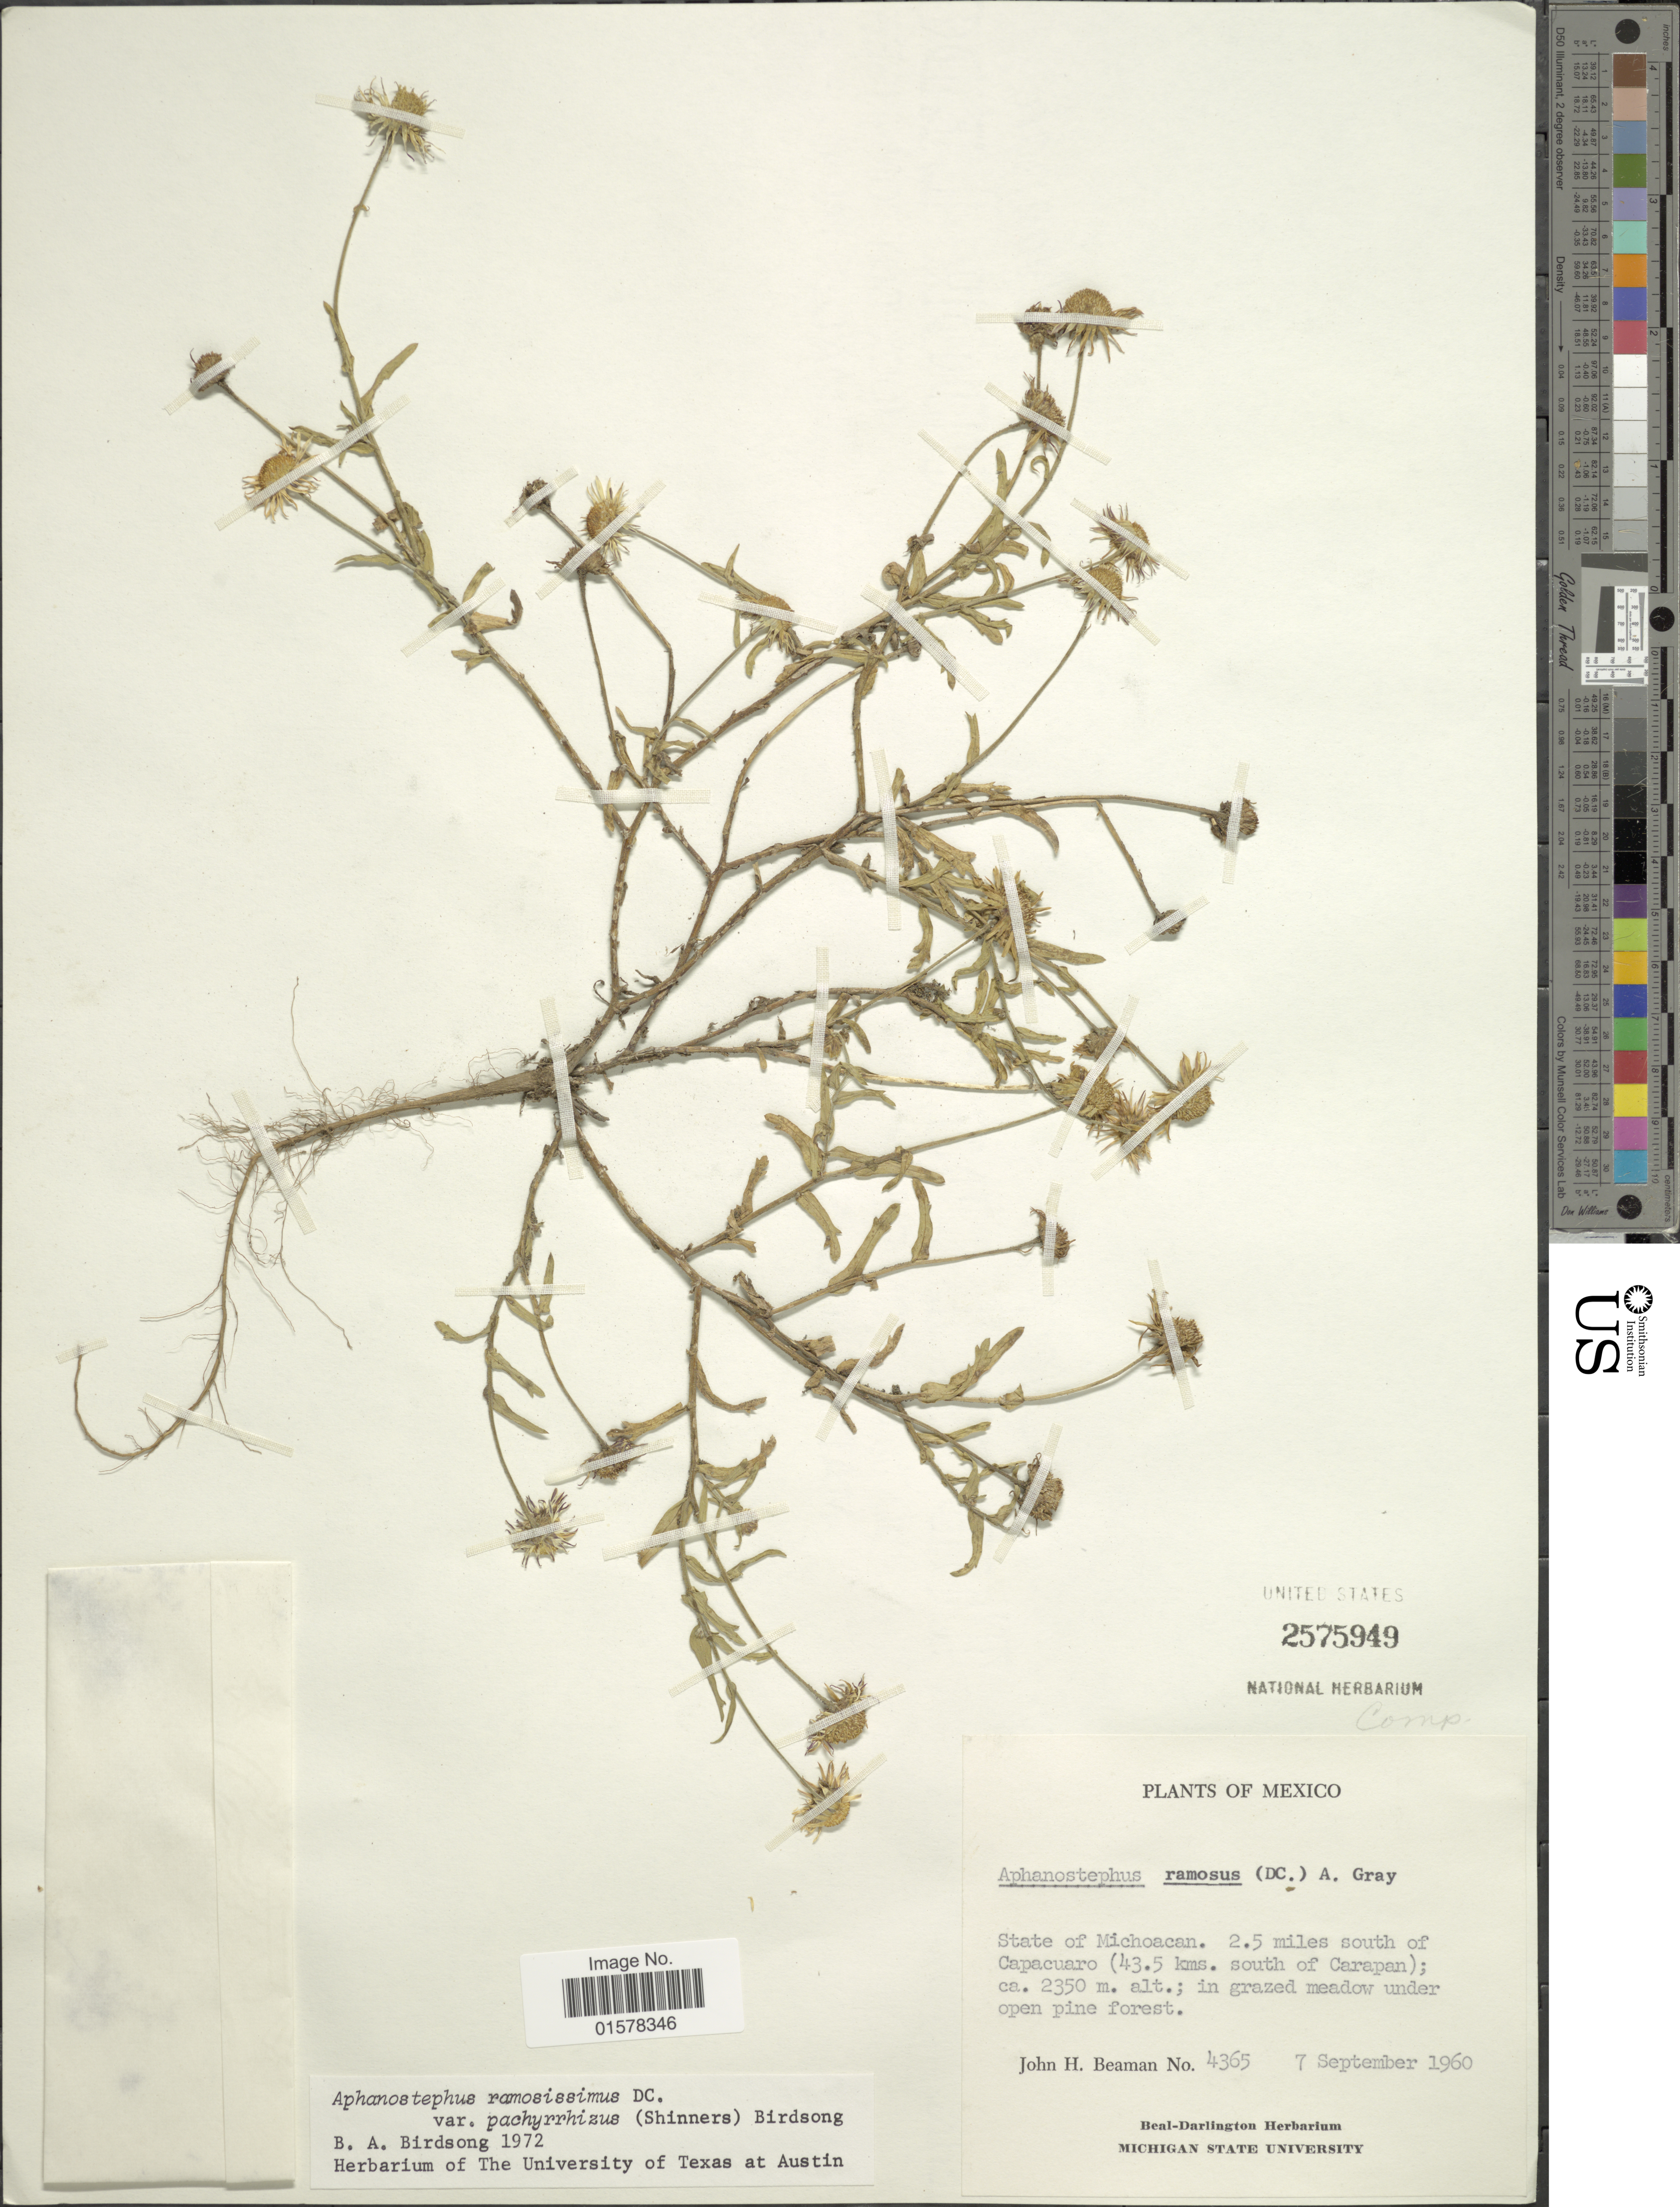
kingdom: Plantae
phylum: Tracheophyta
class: Magnoliopsida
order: Asterales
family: Asteraceae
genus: Aphanostephus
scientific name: Aphanostephus ramosissimus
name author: DC.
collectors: J. H. Beaman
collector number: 4365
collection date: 1960-09-07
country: Mexico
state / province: Michoacán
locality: Mexico. State of Michoacán; 2.5 miles south of Capacuaro (43.5 kms. south of Carapan)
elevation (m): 2350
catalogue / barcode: US 2575949